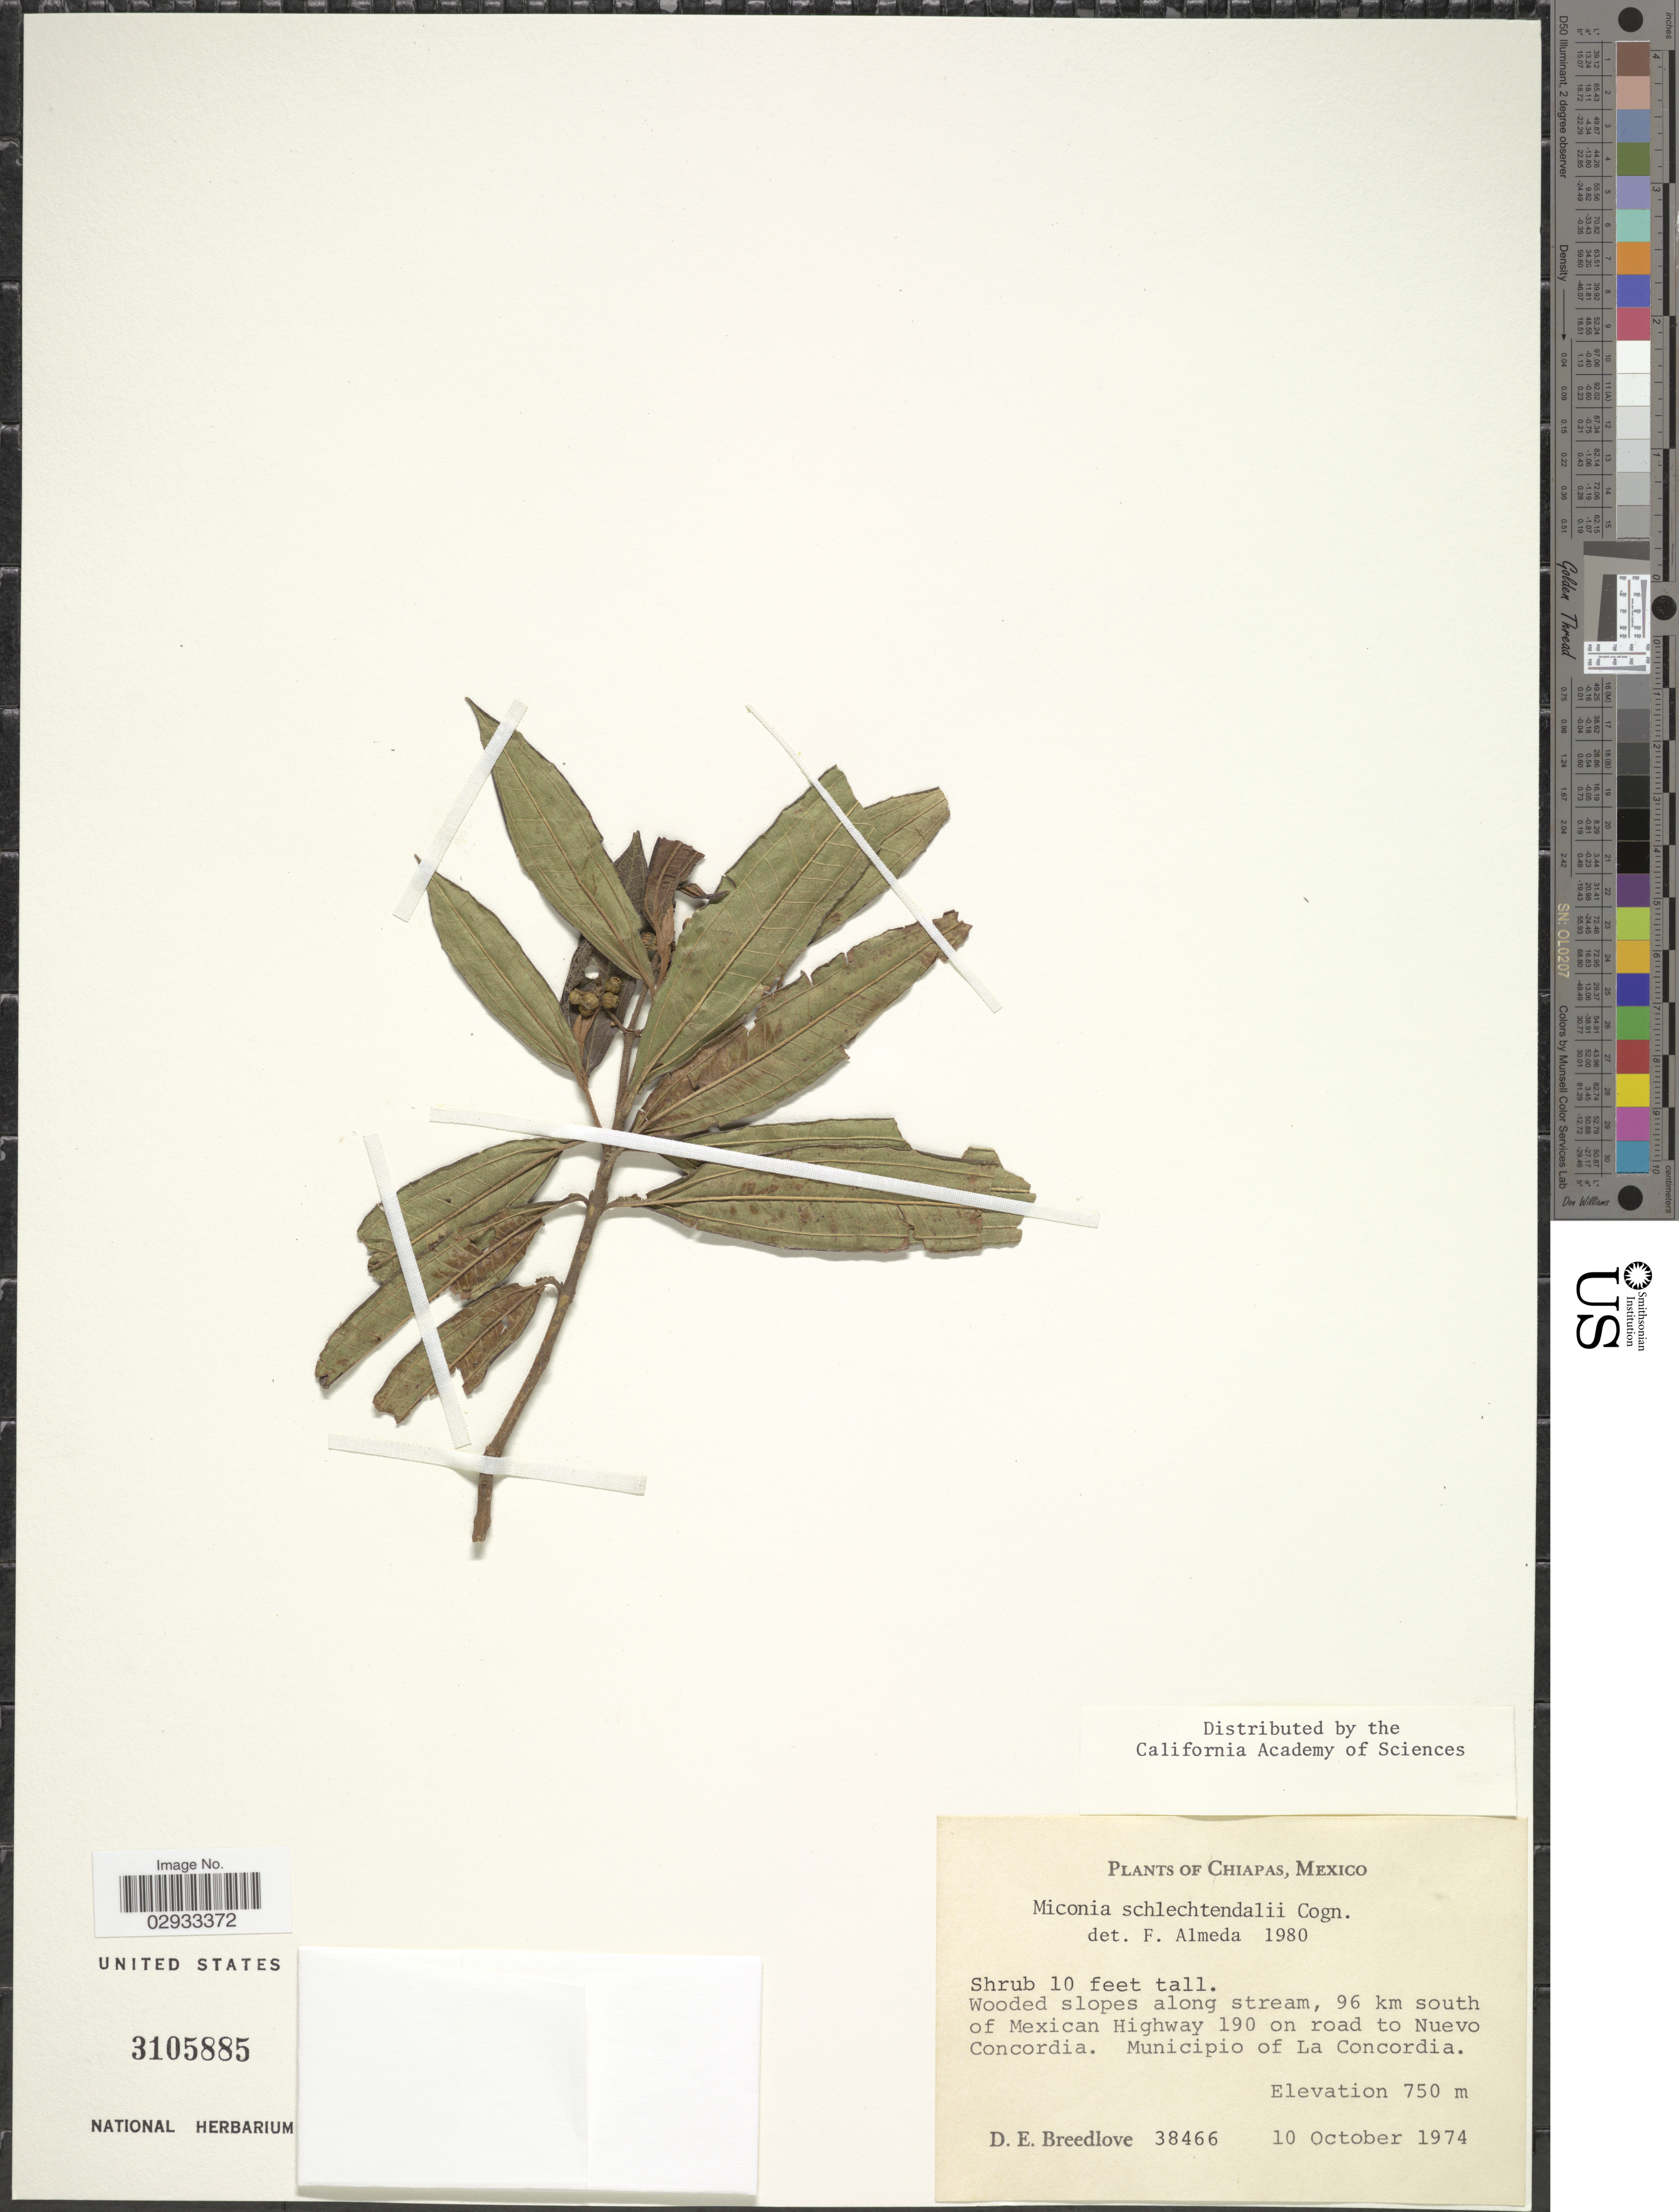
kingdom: Plantae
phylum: Tracheophyta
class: Magnoliopsida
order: Myrtales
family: Melastomataceae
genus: Miconia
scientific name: Miconia schlechtendalii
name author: Cogn. in DC.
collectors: D. E. Breedlove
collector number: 38466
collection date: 1974-10-10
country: Mexico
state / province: Chiapas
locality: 96 km south of Mexican Highway 190 on road to Nuevo Concordia. Municipio of La Concordia.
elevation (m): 750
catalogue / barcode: US 3105885